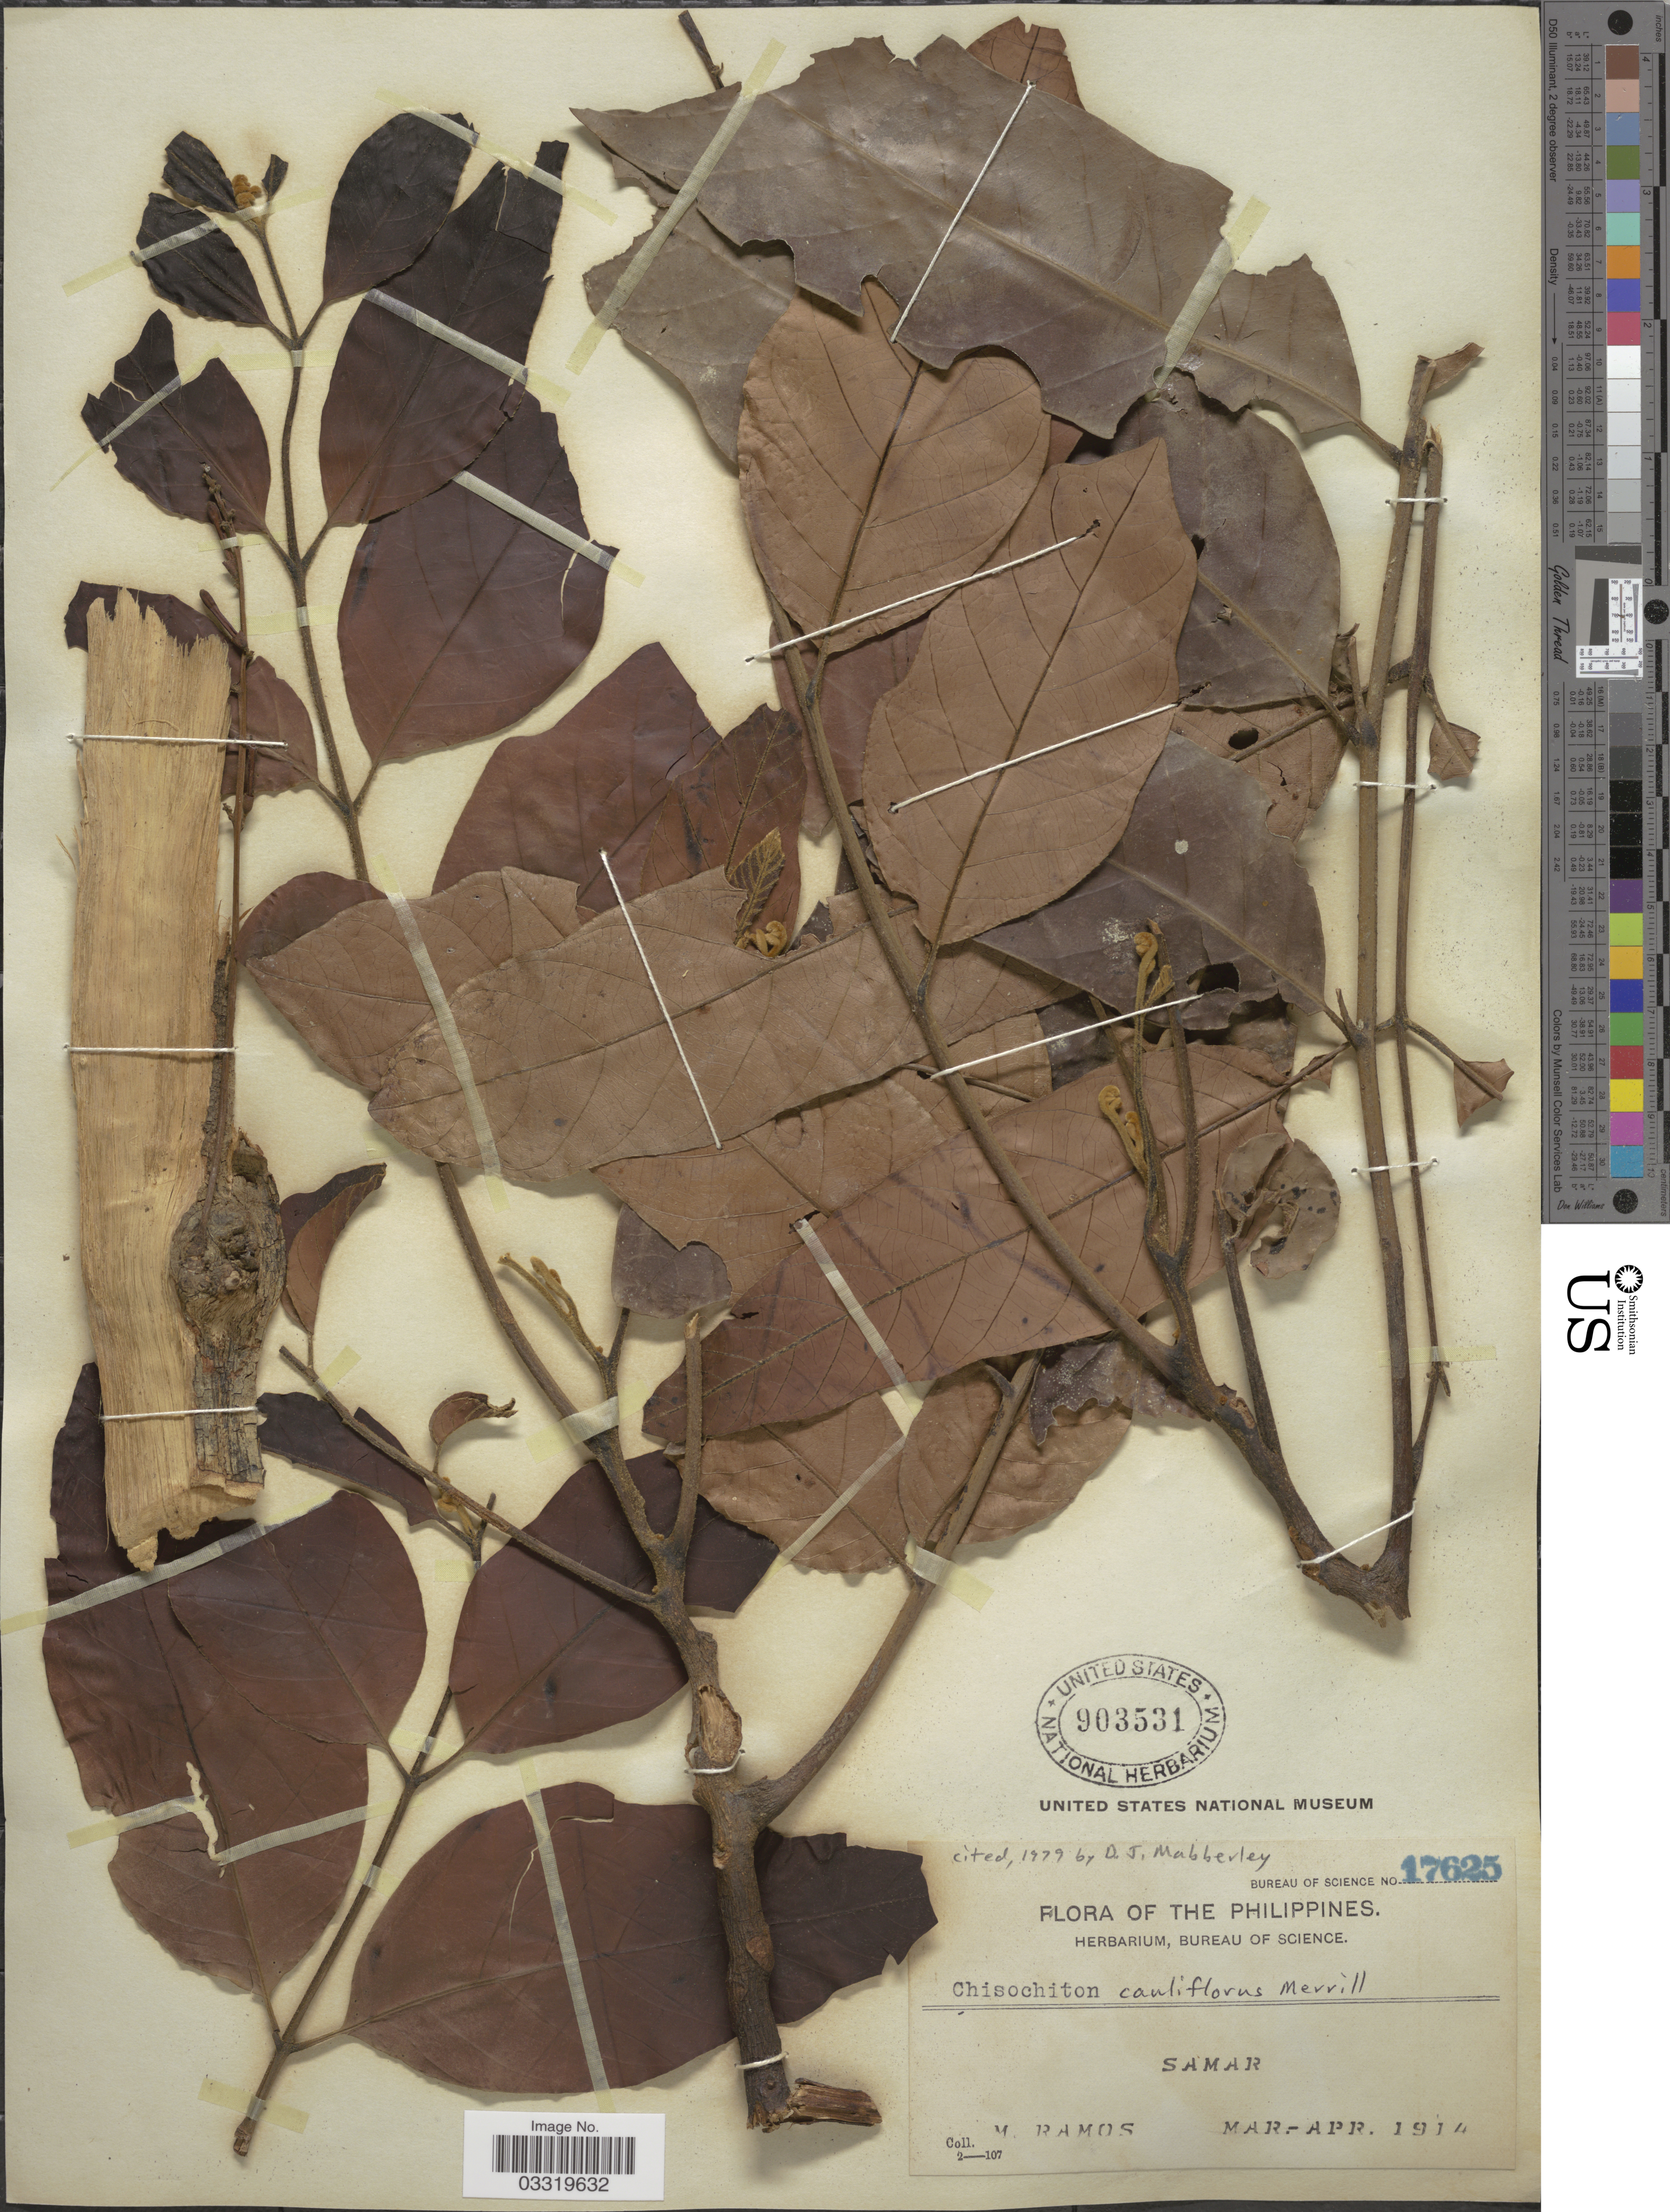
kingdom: Plantae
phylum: Tracheophyta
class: Magnoliopsida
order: Sapindales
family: Meliaceae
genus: Chisocheton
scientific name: Chisocheton cauliflorus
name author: Merr.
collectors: M. Ramos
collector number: Bureau of Science 17625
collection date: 1914-03/1914-04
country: Philippines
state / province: Eastern Visayas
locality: Samar.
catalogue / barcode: US 903531